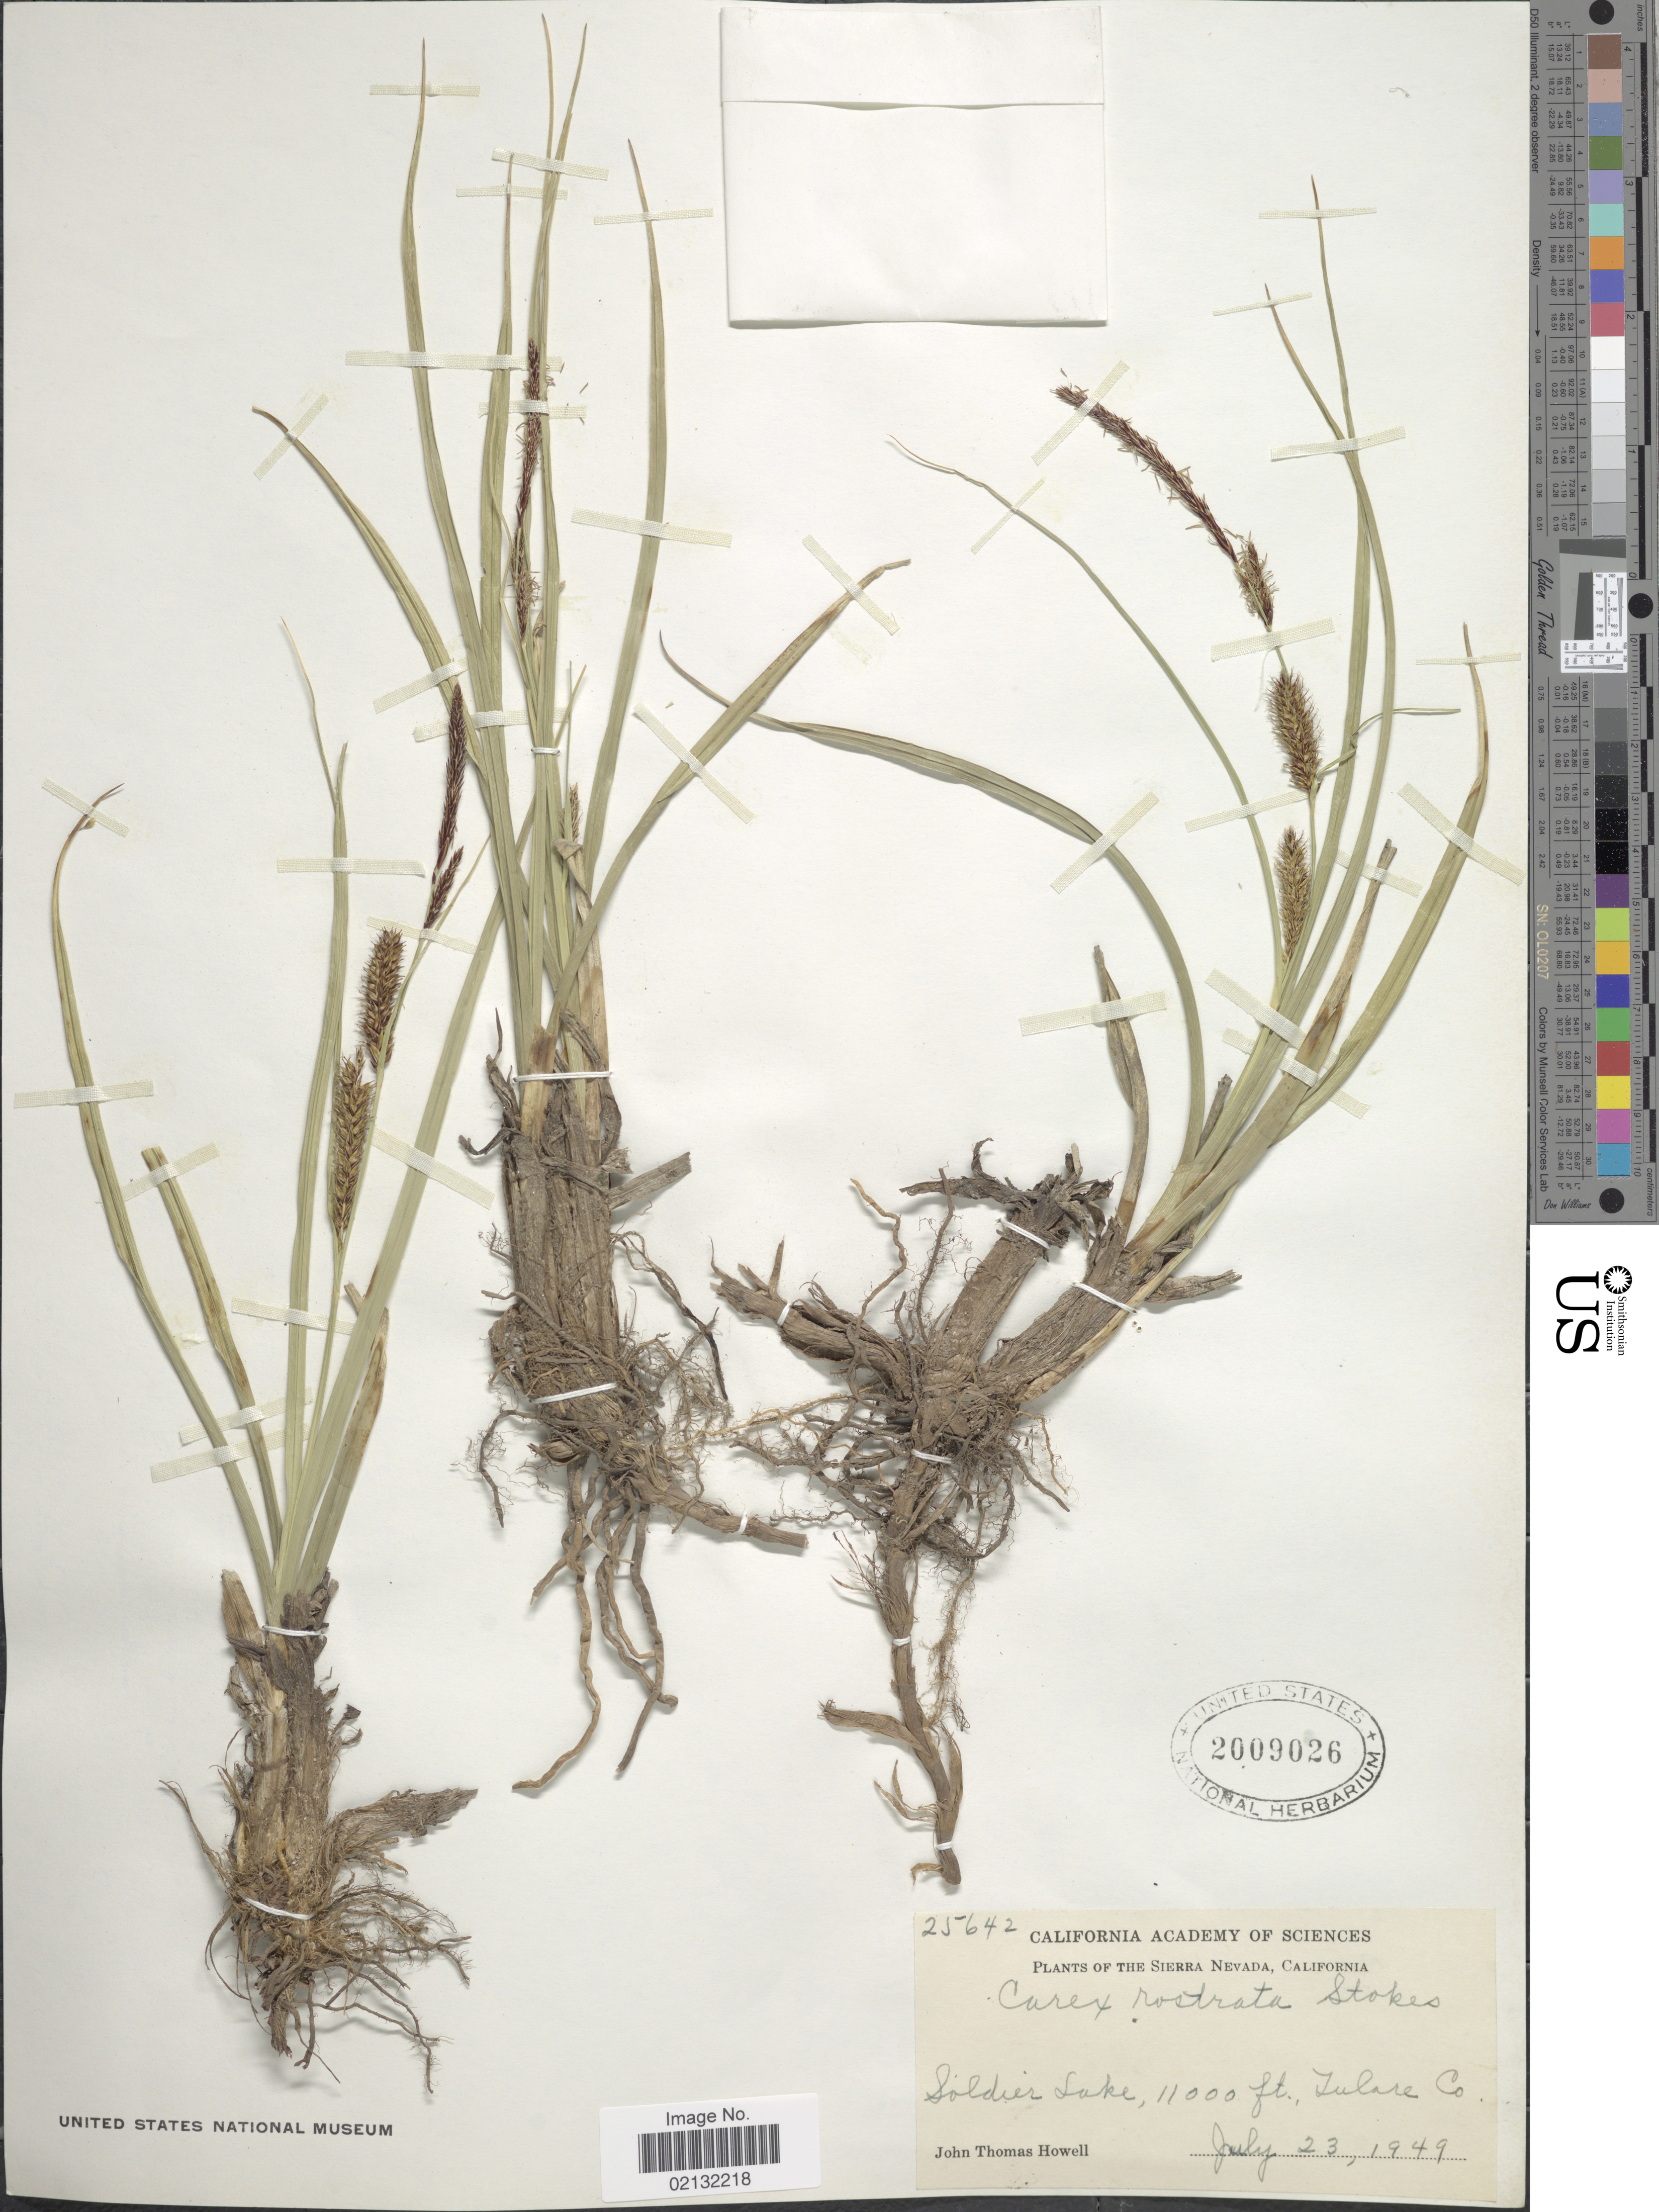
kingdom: Plantae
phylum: Tracheophyta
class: Liliopsida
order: Poales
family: Cyperaceae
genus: Carex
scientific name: Carex rostrata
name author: Stokes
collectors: J. T. Howell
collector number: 25642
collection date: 1949-07-23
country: United States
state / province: California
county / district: Tulare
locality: Sierra Nevada, Soldier Lake, Tulare Co.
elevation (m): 3353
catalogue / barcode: US 2009026